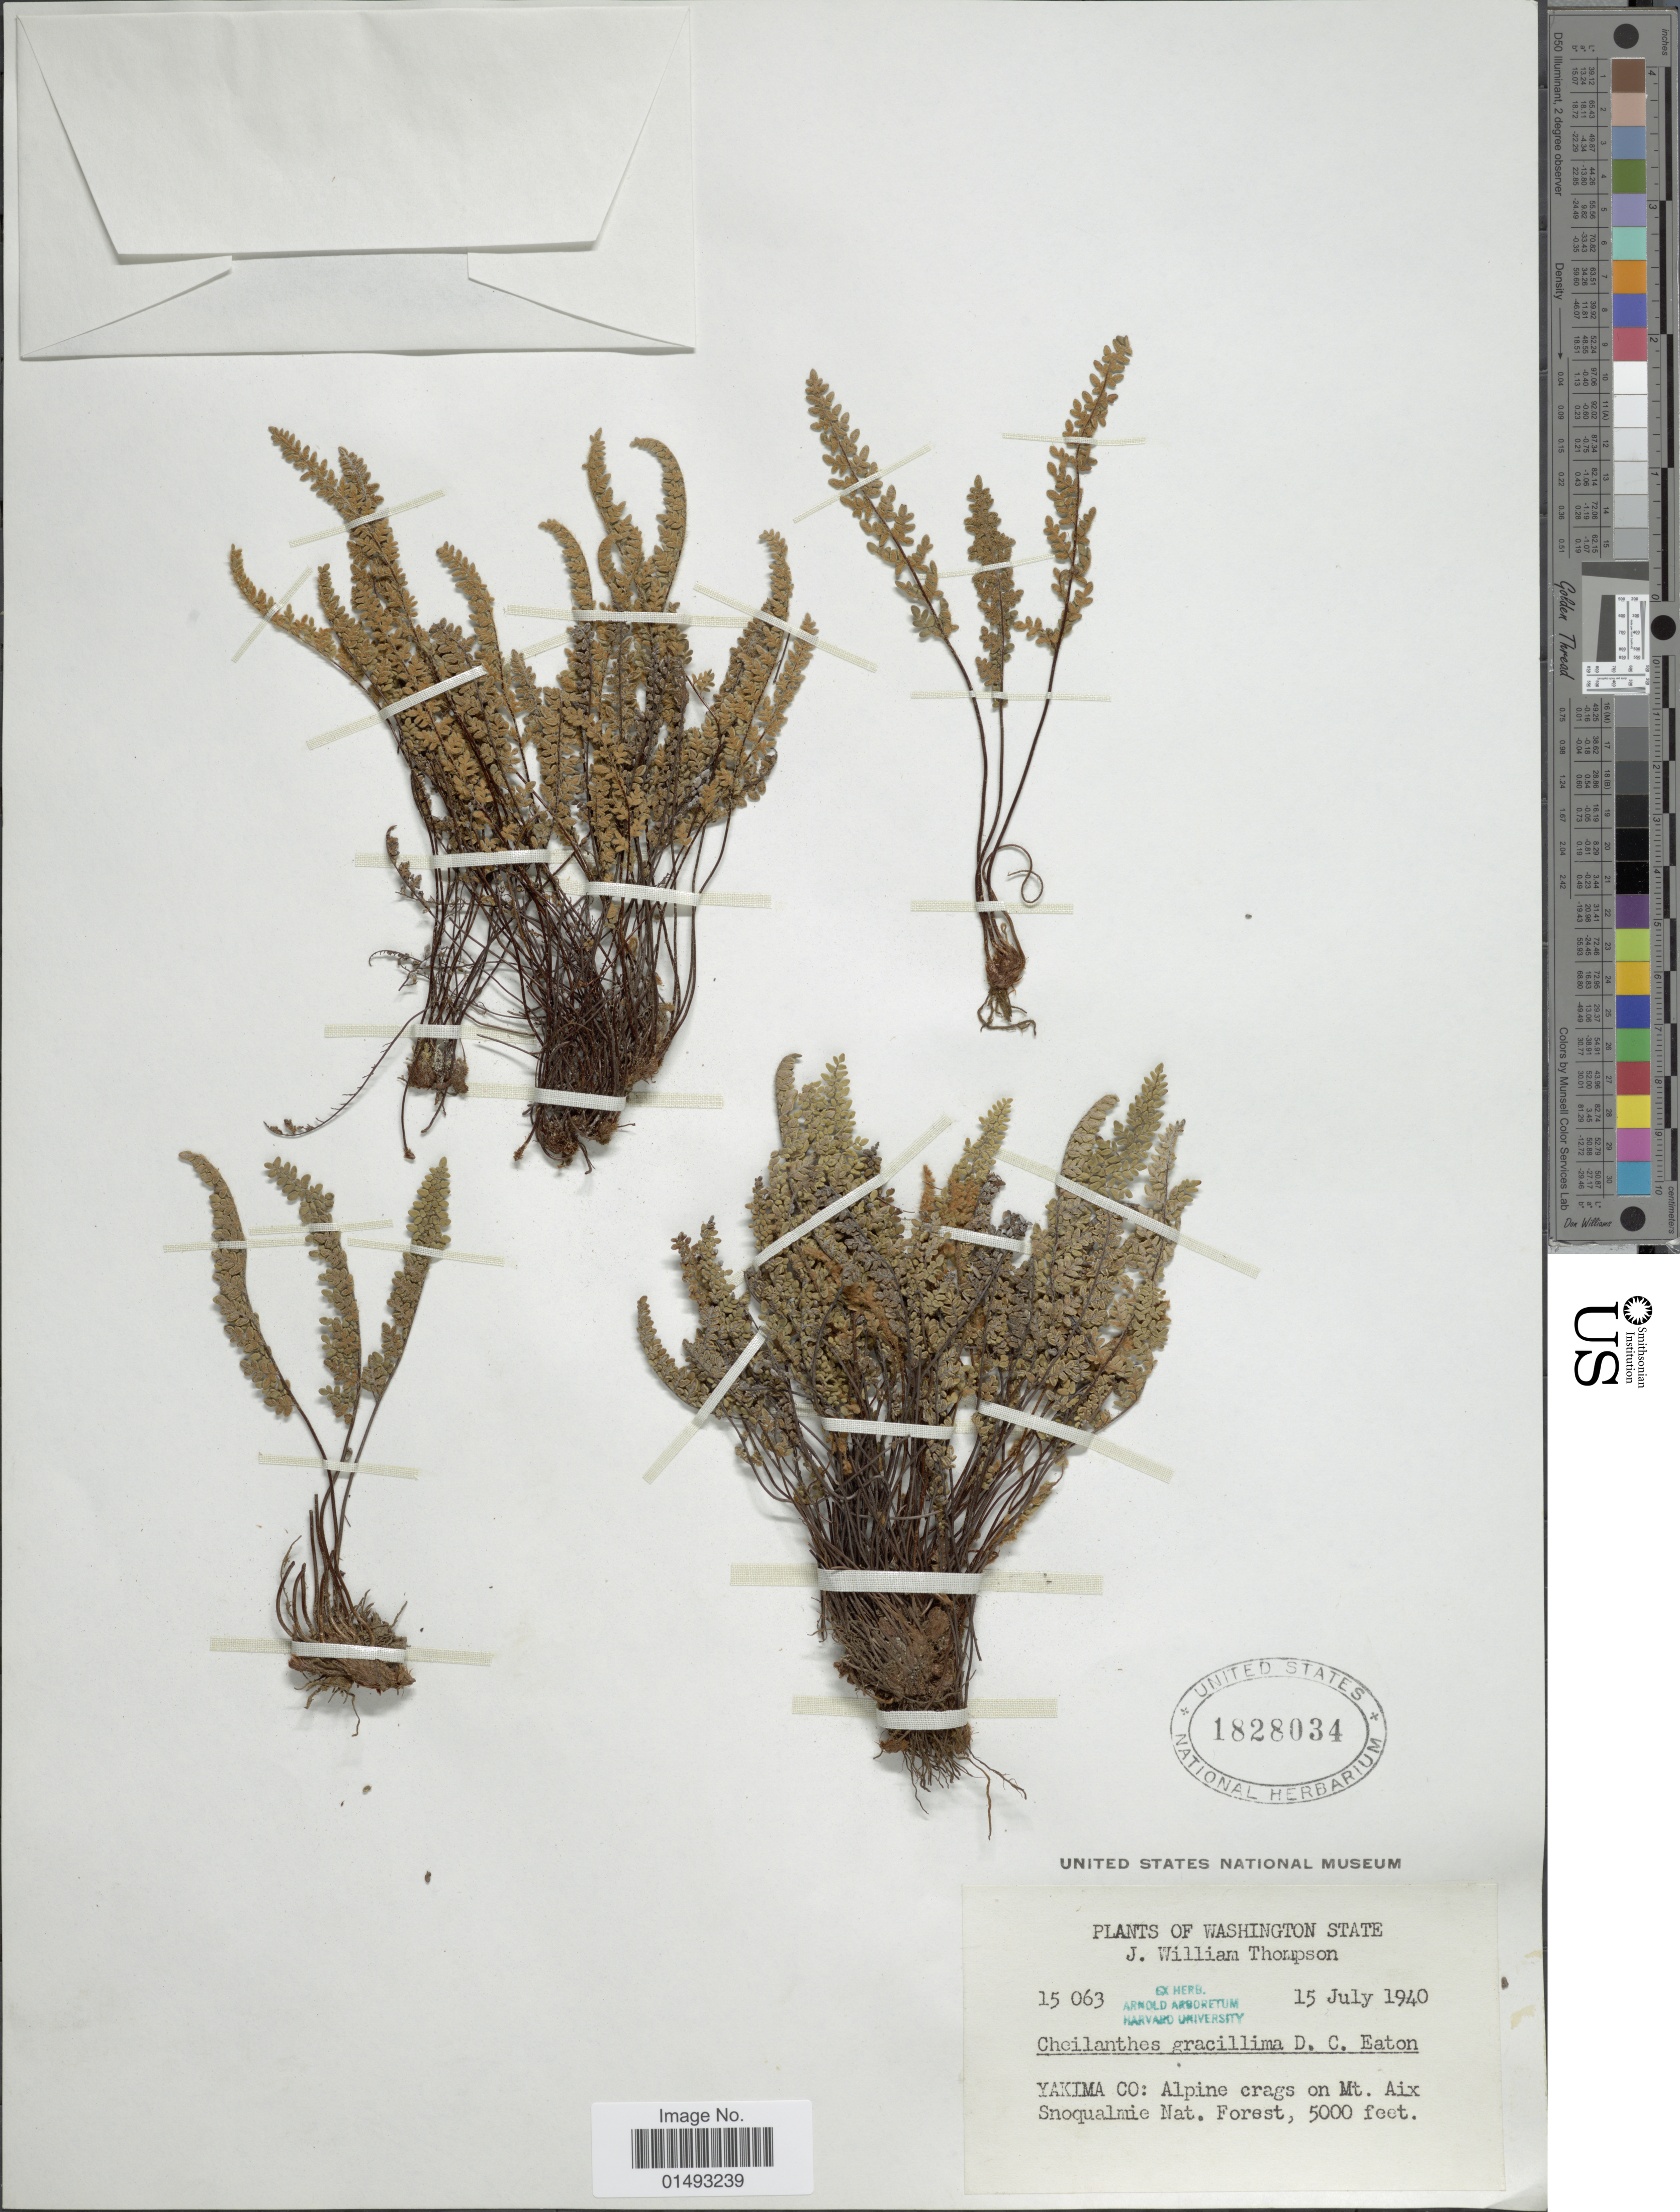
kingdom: Plantae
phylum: Tracheophyta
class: Polypodiopsida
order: Polypodiales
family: Pteridaceae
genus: Myriopteris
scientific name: Myriopteris gracillima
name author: (D.C. Eaton) J. Sm.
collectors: J. W. Thompson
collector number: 15063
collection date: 1940-07-15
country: United States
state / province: Washington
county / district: Yakima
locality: Yakima Co: Alpine crags on Mt Aix Snoqualmie Nat. Forest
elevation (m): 1524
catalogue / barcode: US 1828034